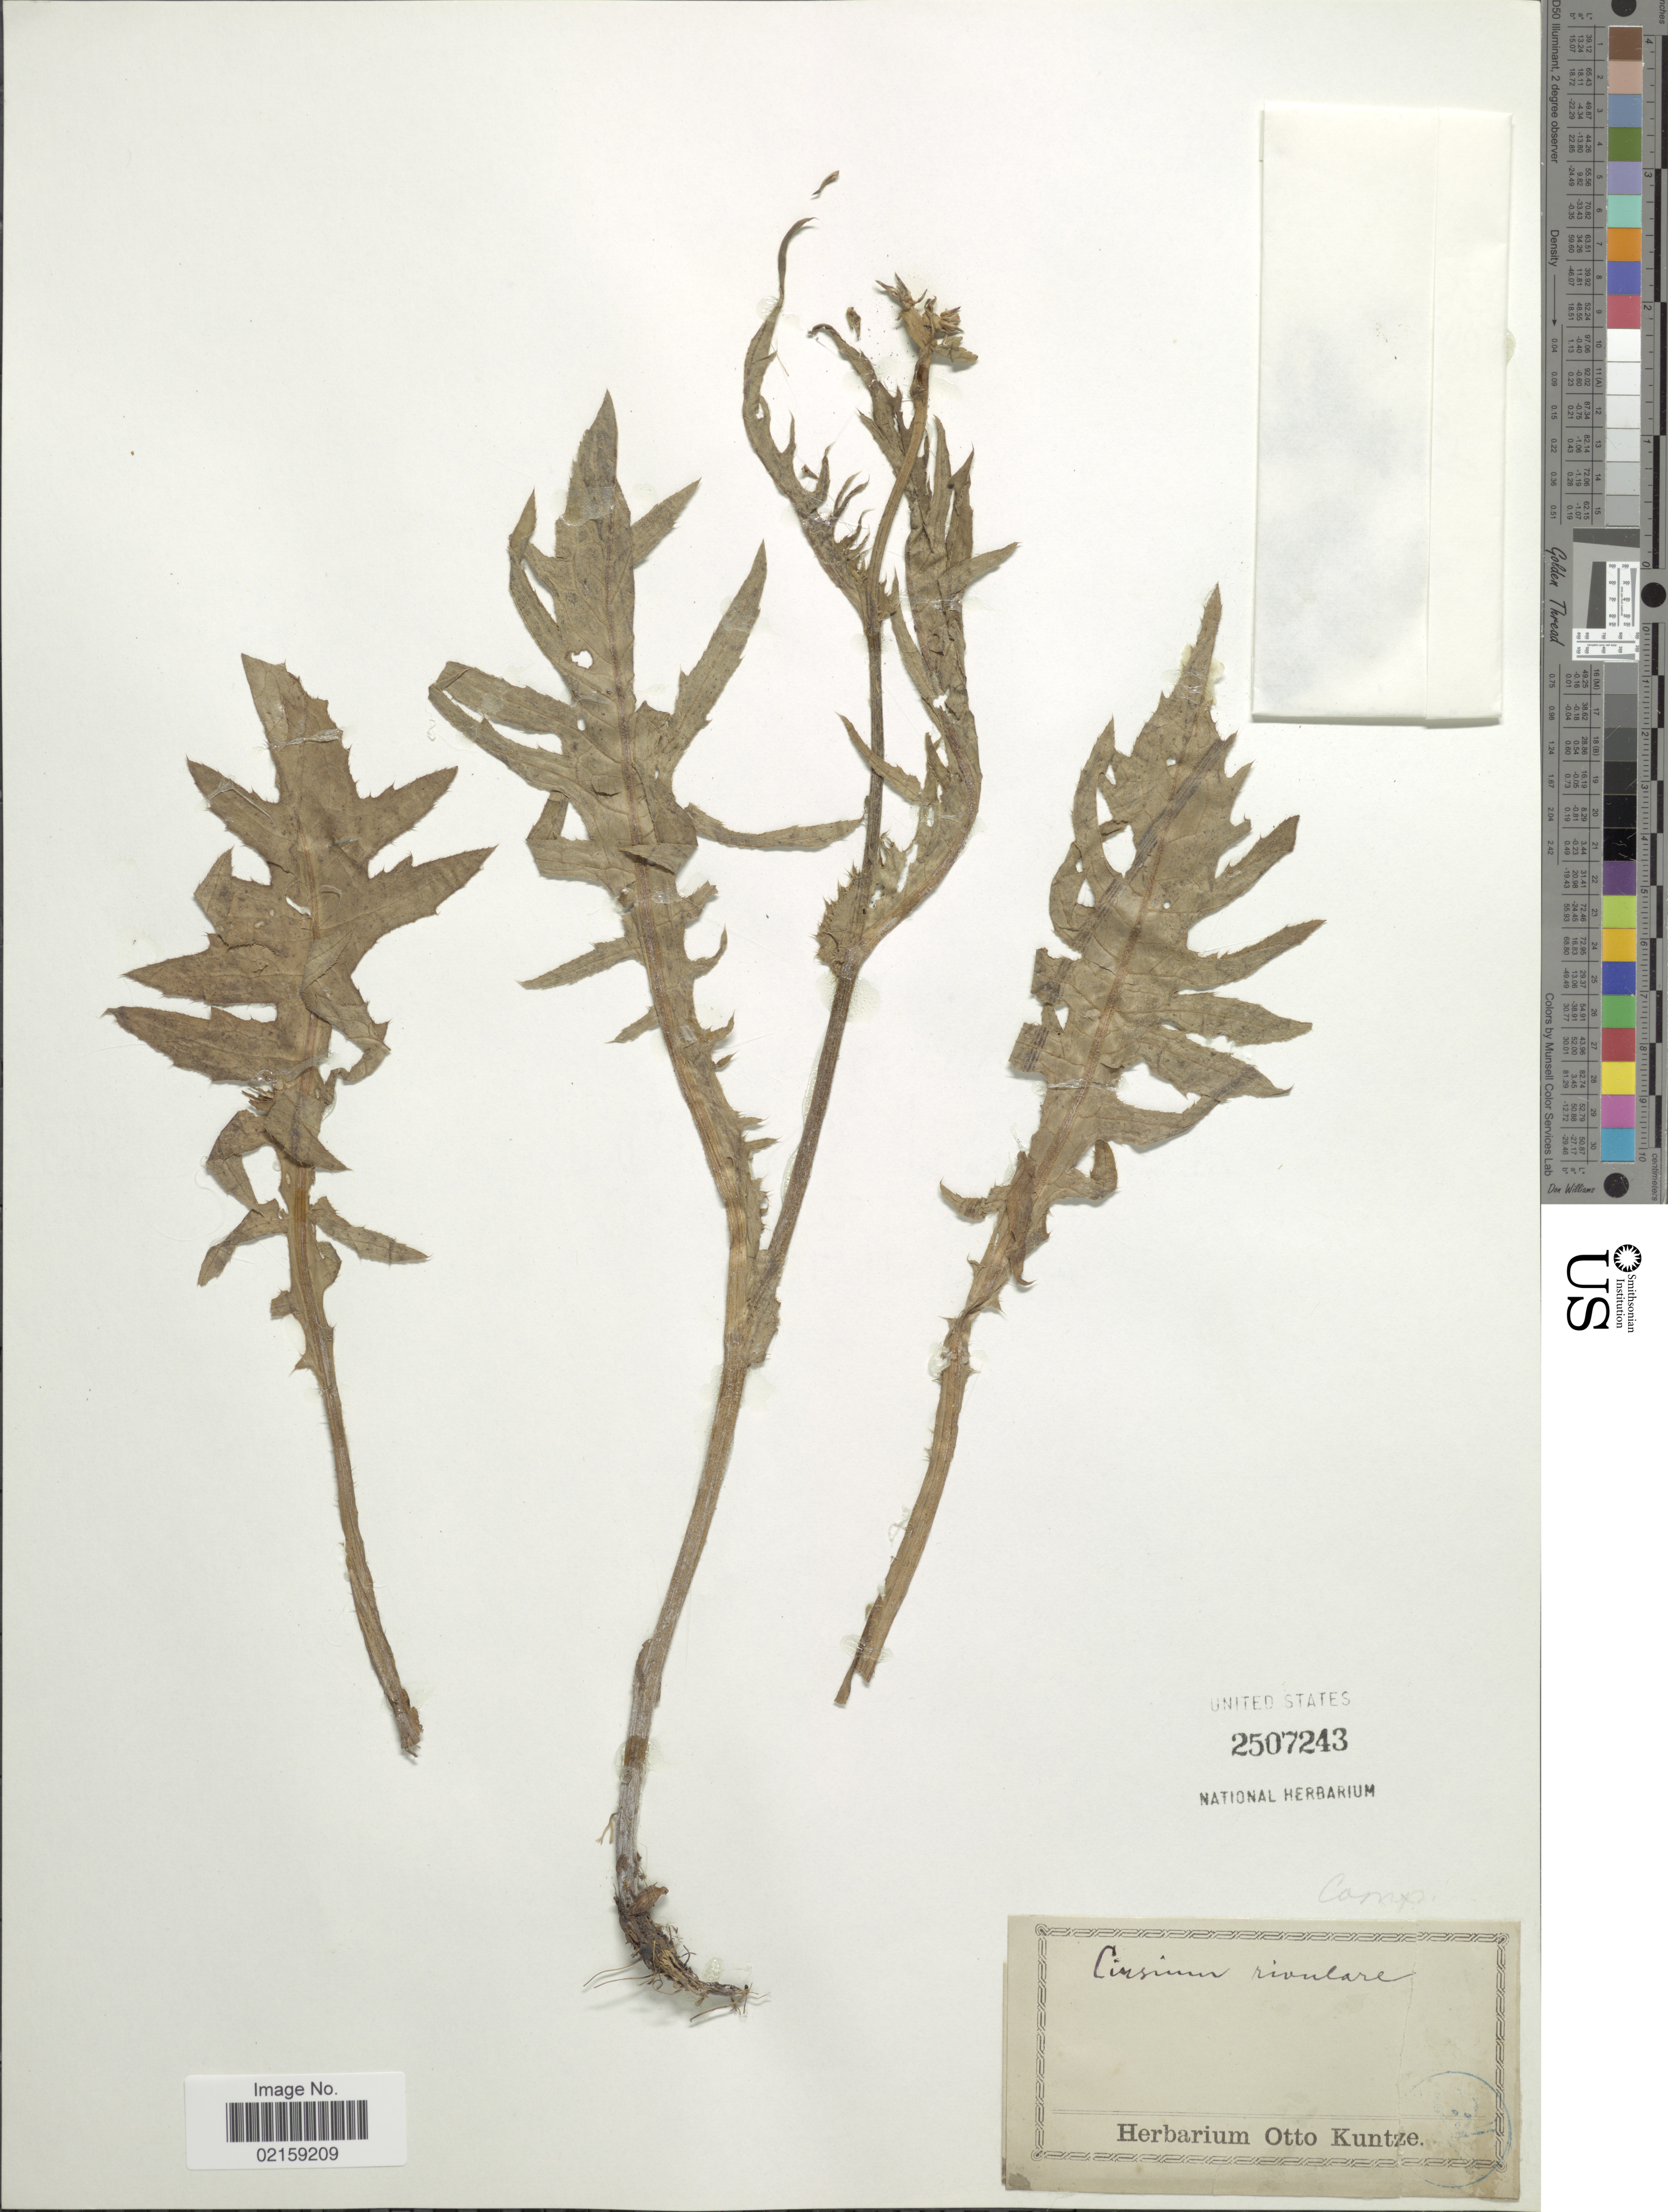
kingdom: Plantae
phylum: Tracheophyta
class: Magnoliopsida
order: Asterales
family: Asteraceae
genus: Cirsium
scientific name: Cirsium rivulare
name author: (Jacq.) All.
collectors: ex herb. Otto Kuntze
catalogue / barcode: US 2507243